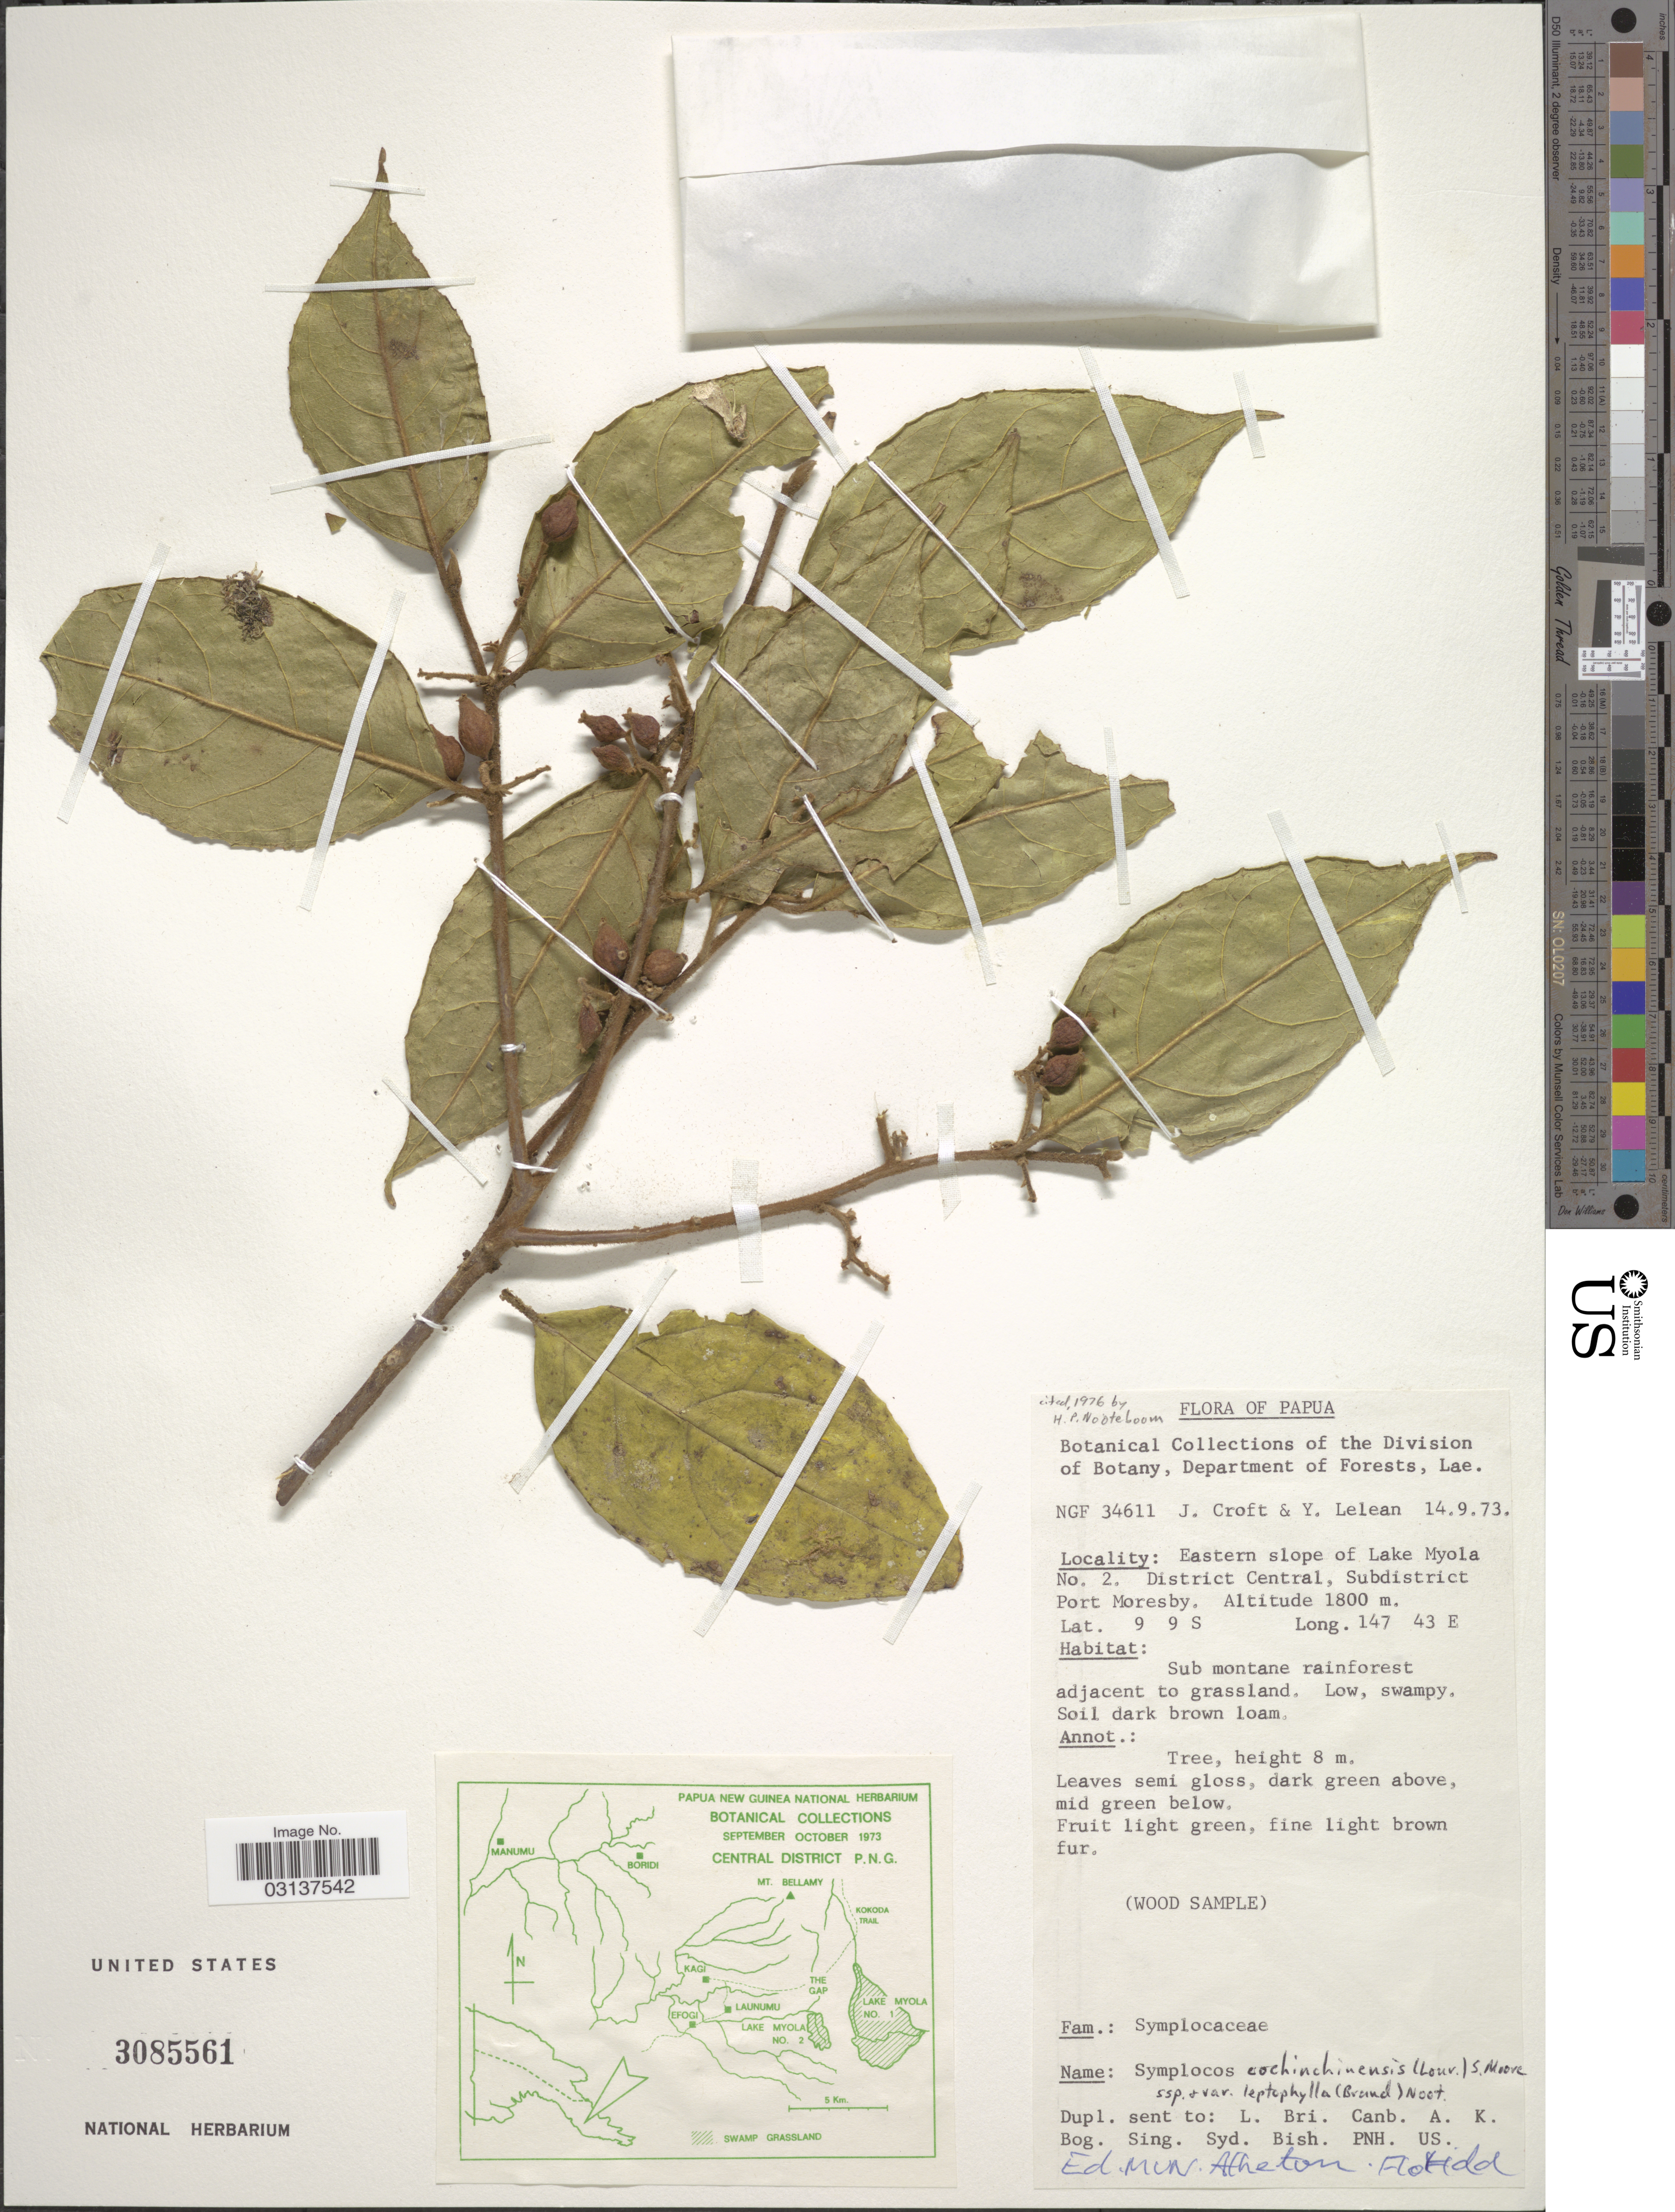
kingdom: Plantae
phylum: Tracheophyta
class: Magnoliopsida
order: Ericales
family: Symplocaceae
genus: Symplocos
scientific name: Symplocos cochinchinensis var. leptophylla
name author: (Brand) Noot.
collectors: J. Croft & Y. Lelean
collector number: NGF34611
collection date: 1973-09-14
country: Papua New Guinea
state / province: Central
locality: Papua, Eastern slope of Lake Myola No. 2. District Central, Subdistrict Port Moresby.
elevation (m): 1800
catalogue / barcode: US 3085561